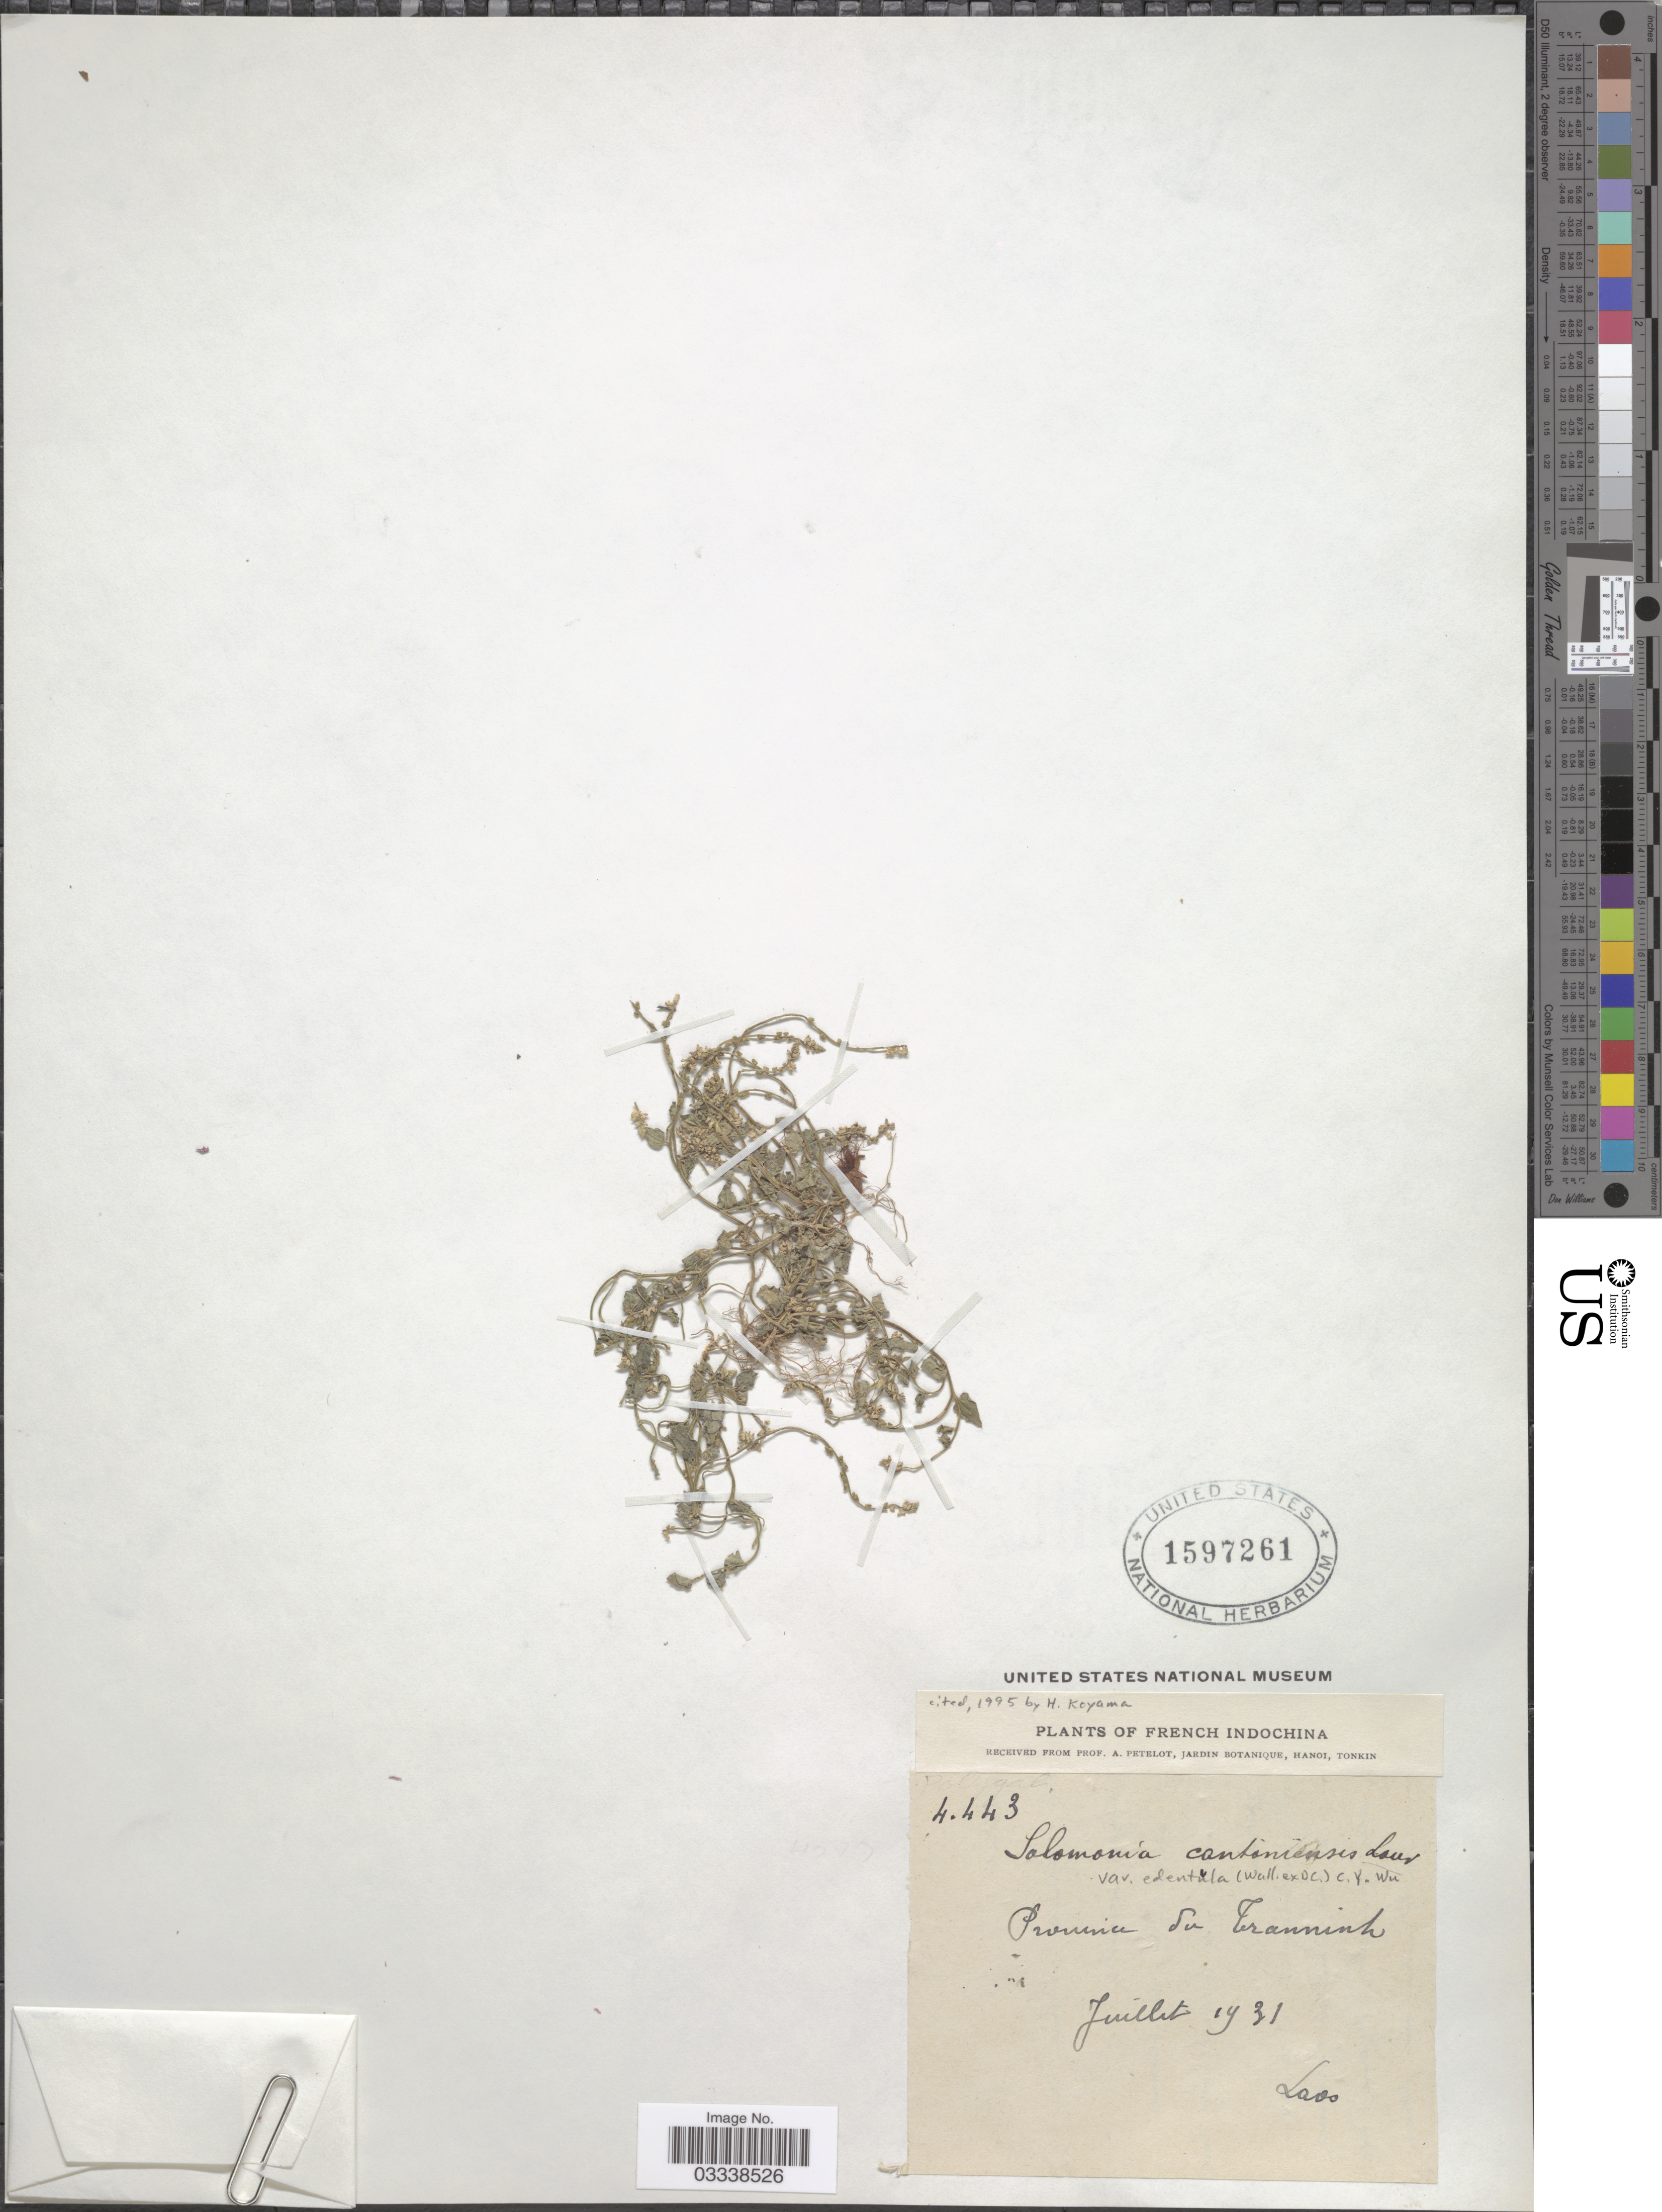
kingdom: Plantae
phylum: Tracheophyta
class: Magnoliopsida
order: Fabales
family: Polygalaceae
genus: Salomonia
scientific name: Salomonia cantoniensis var. edentula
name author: (DC.) Gagnep.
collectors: A. Petelot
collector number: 4443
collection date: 1931-07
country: Laos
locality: French Indochina, Province du Tranninh.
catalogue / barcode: US 1597261